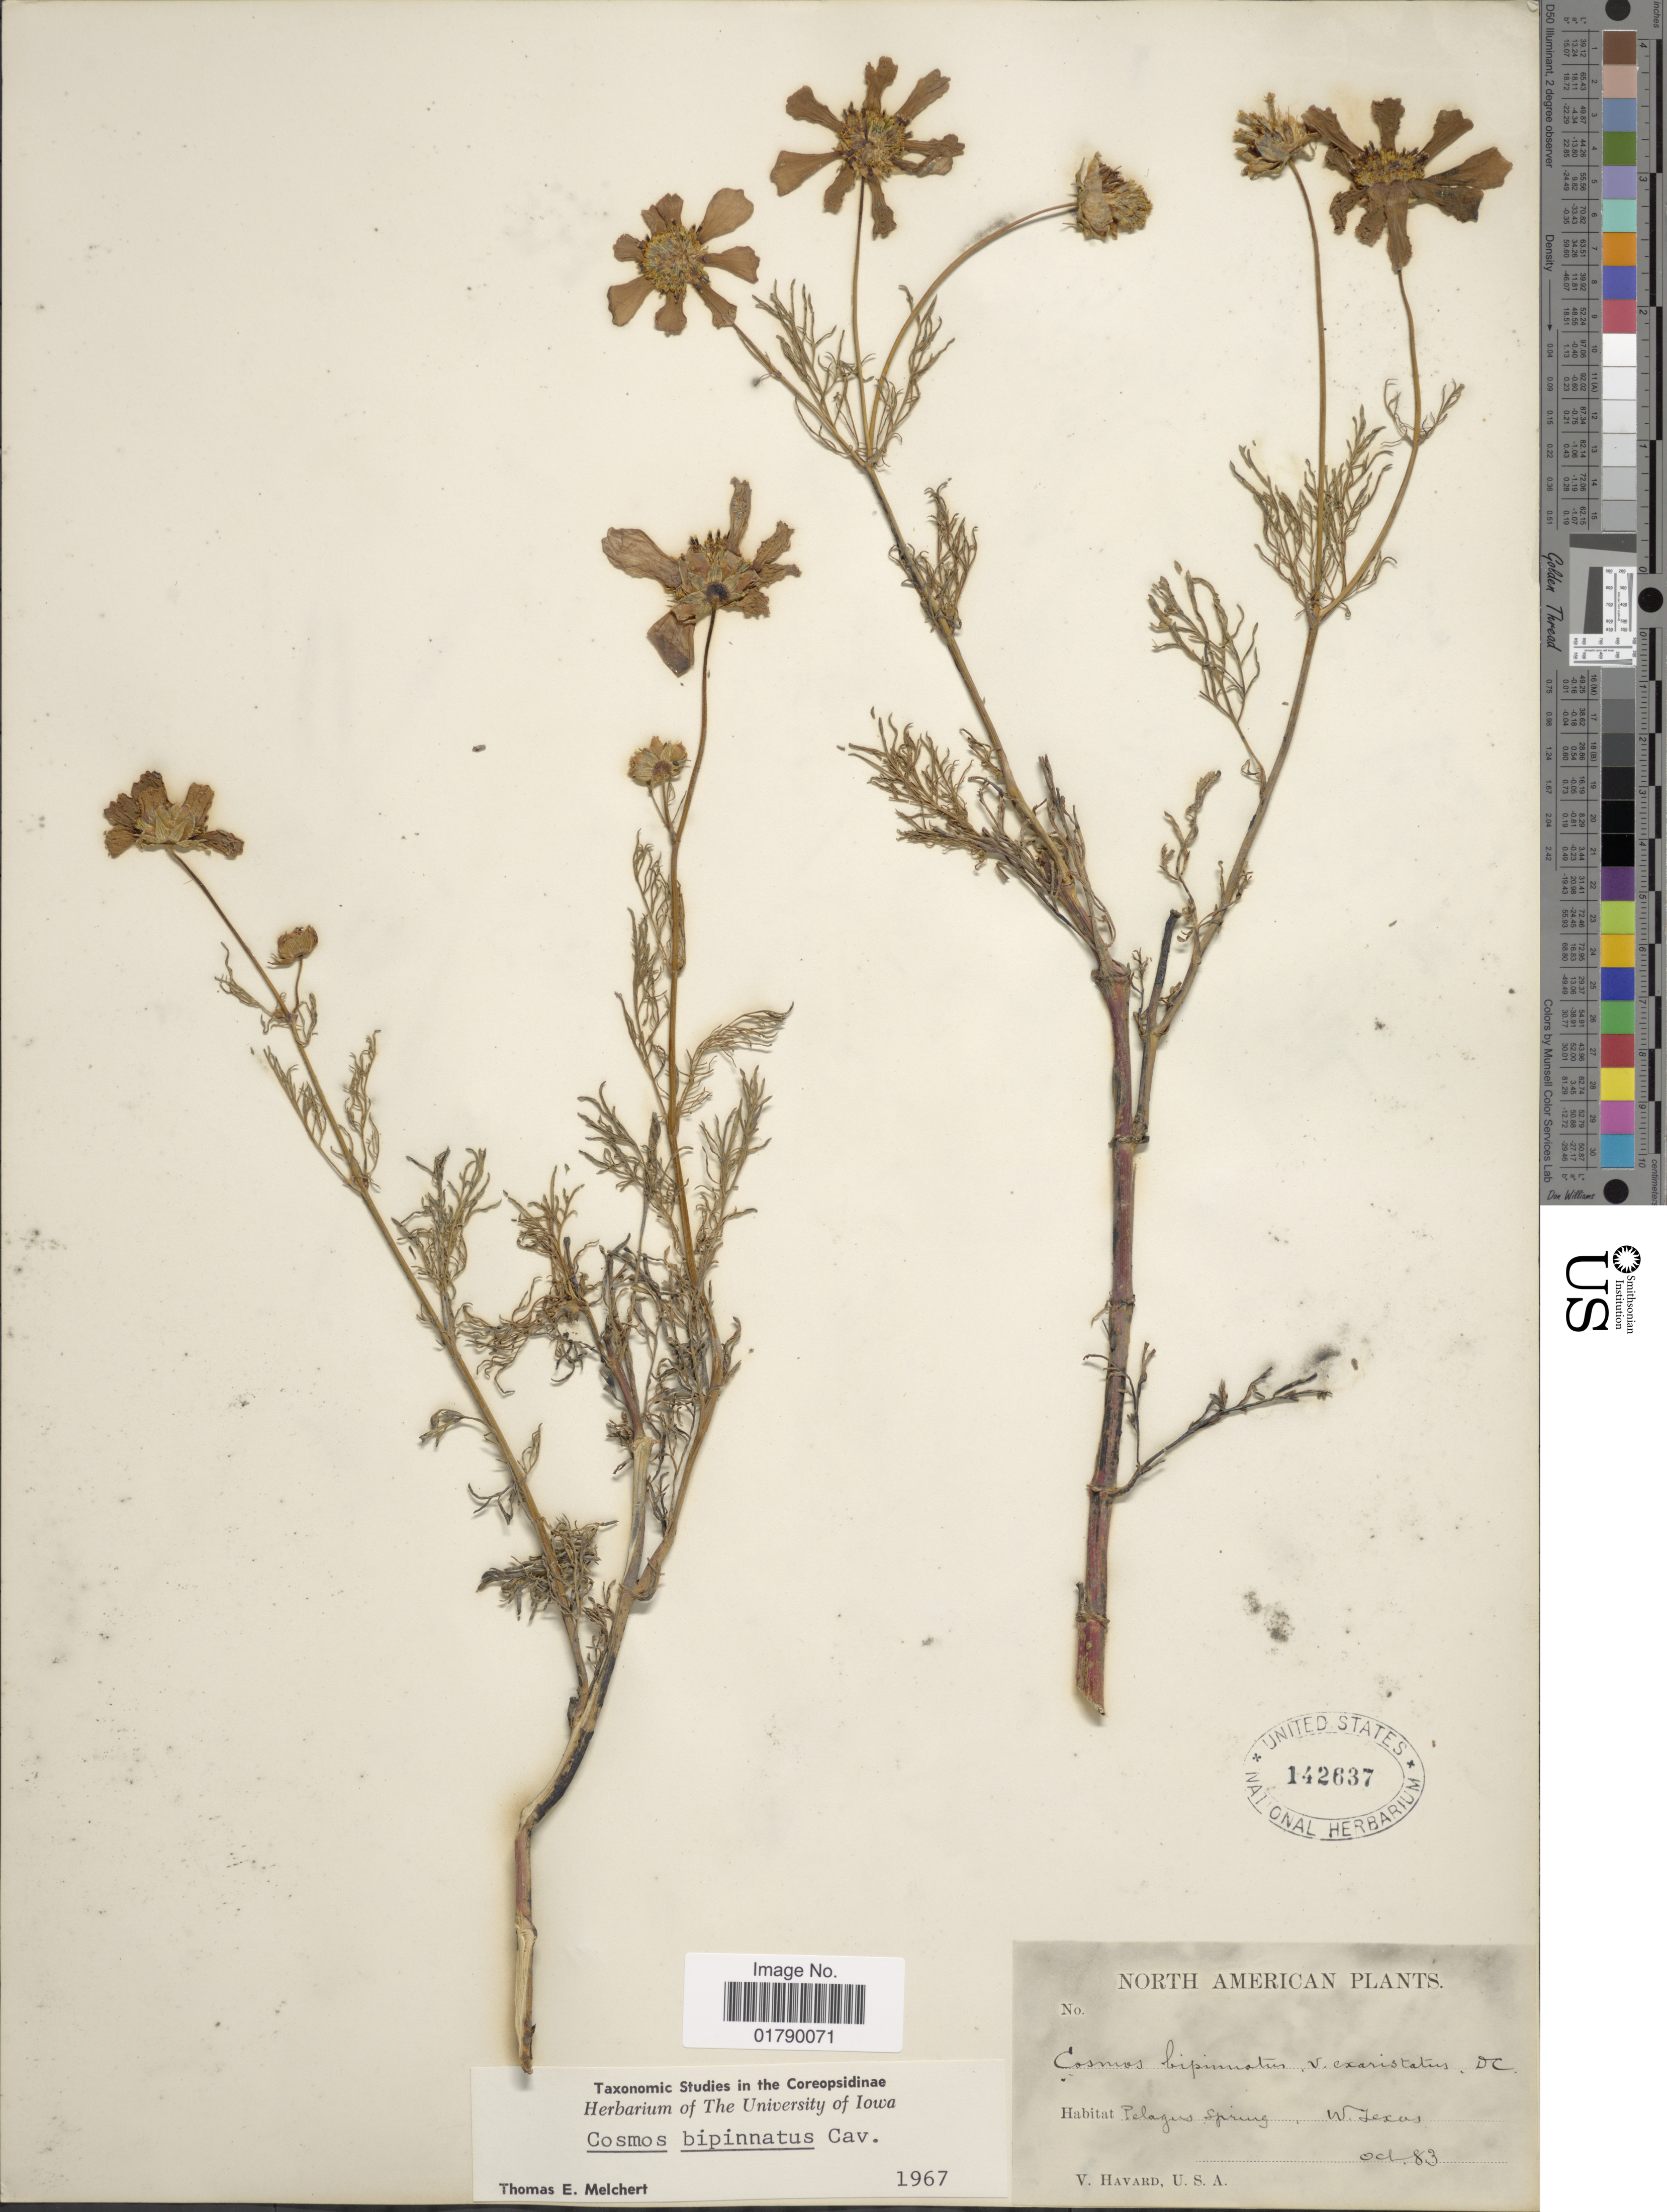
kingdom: Plantae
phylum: Tracheophyta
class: Magnoliopsida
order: Asterales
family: Asteraceae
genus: Cosmos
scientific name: Cosmos bipinnatus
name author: Cav.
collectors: V. Havard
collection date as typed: Transcribed d/m/y: /10/83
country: United States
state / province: Texas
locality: Pelagus Spring, W. Texas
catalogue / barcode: US 142637